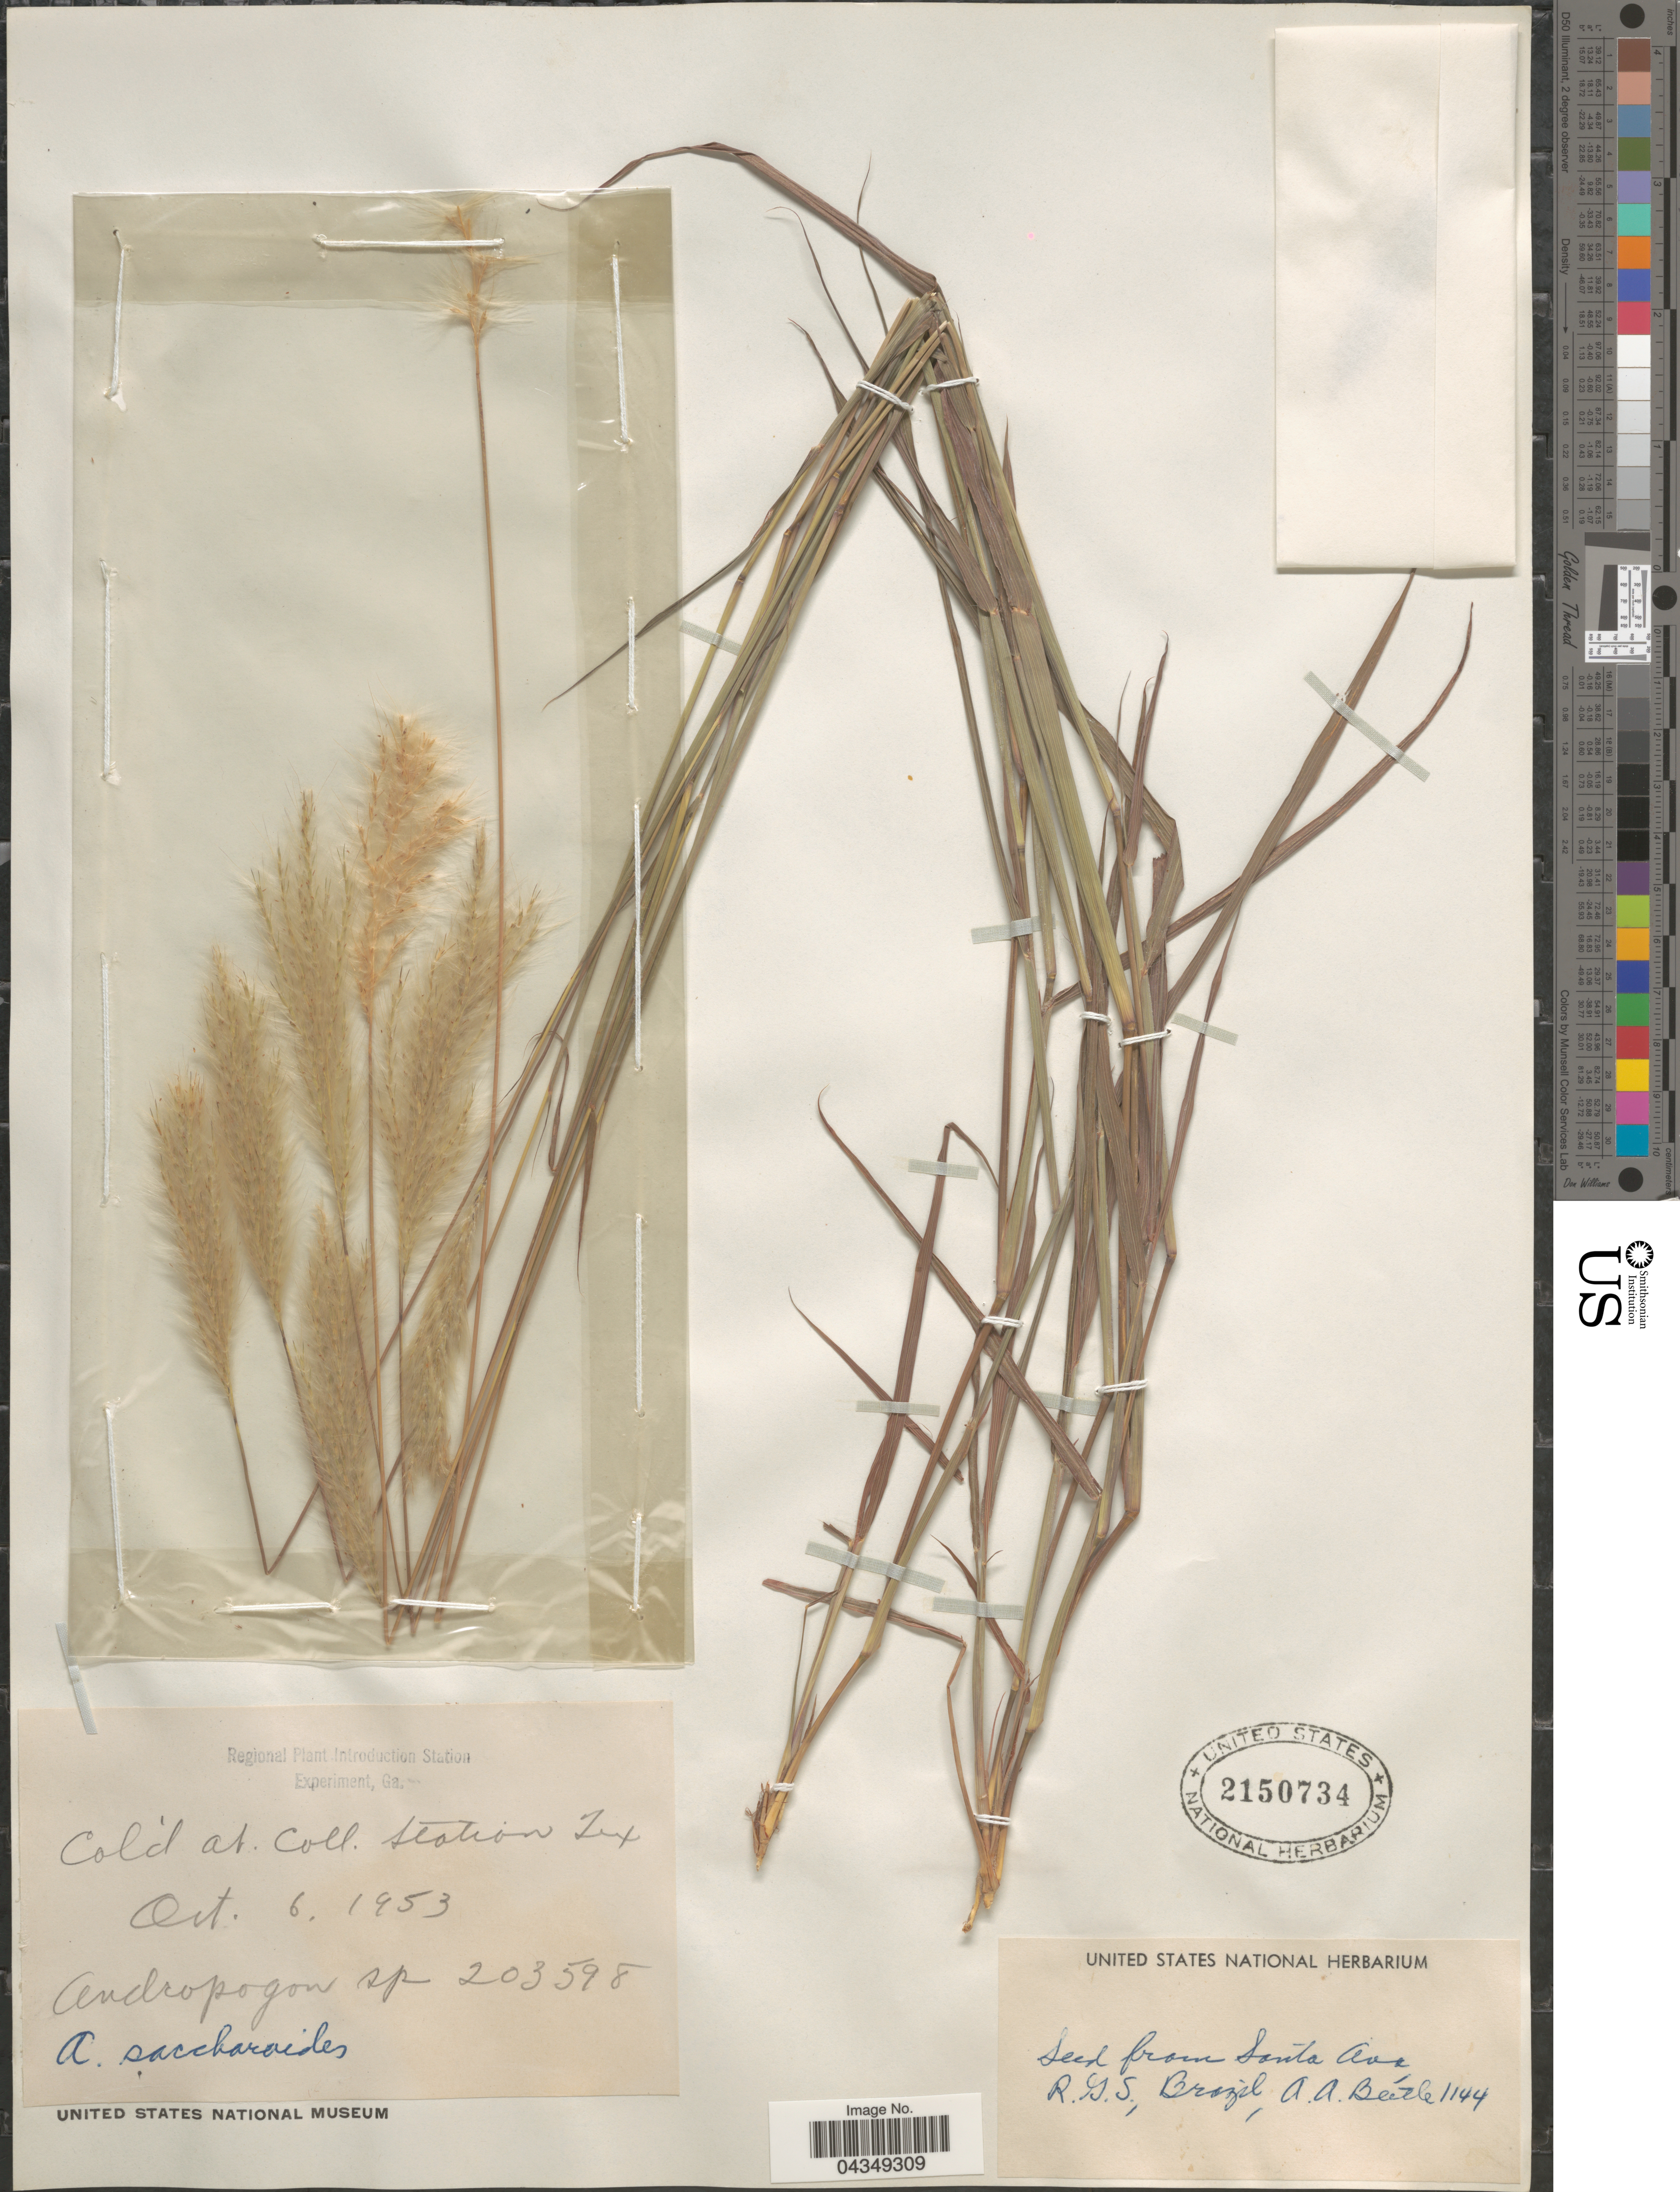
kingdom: Plantae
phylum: Tracheophyta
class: Liliopsida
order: Poales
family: Poaceae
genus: Bothriochloa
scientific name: Bothriochloa saccharoides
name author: (Sw.) Rydb.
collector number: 203598?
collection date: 1953-10-06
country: United States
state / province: Texas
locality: At Coll. Station.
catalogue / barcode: US 2150734